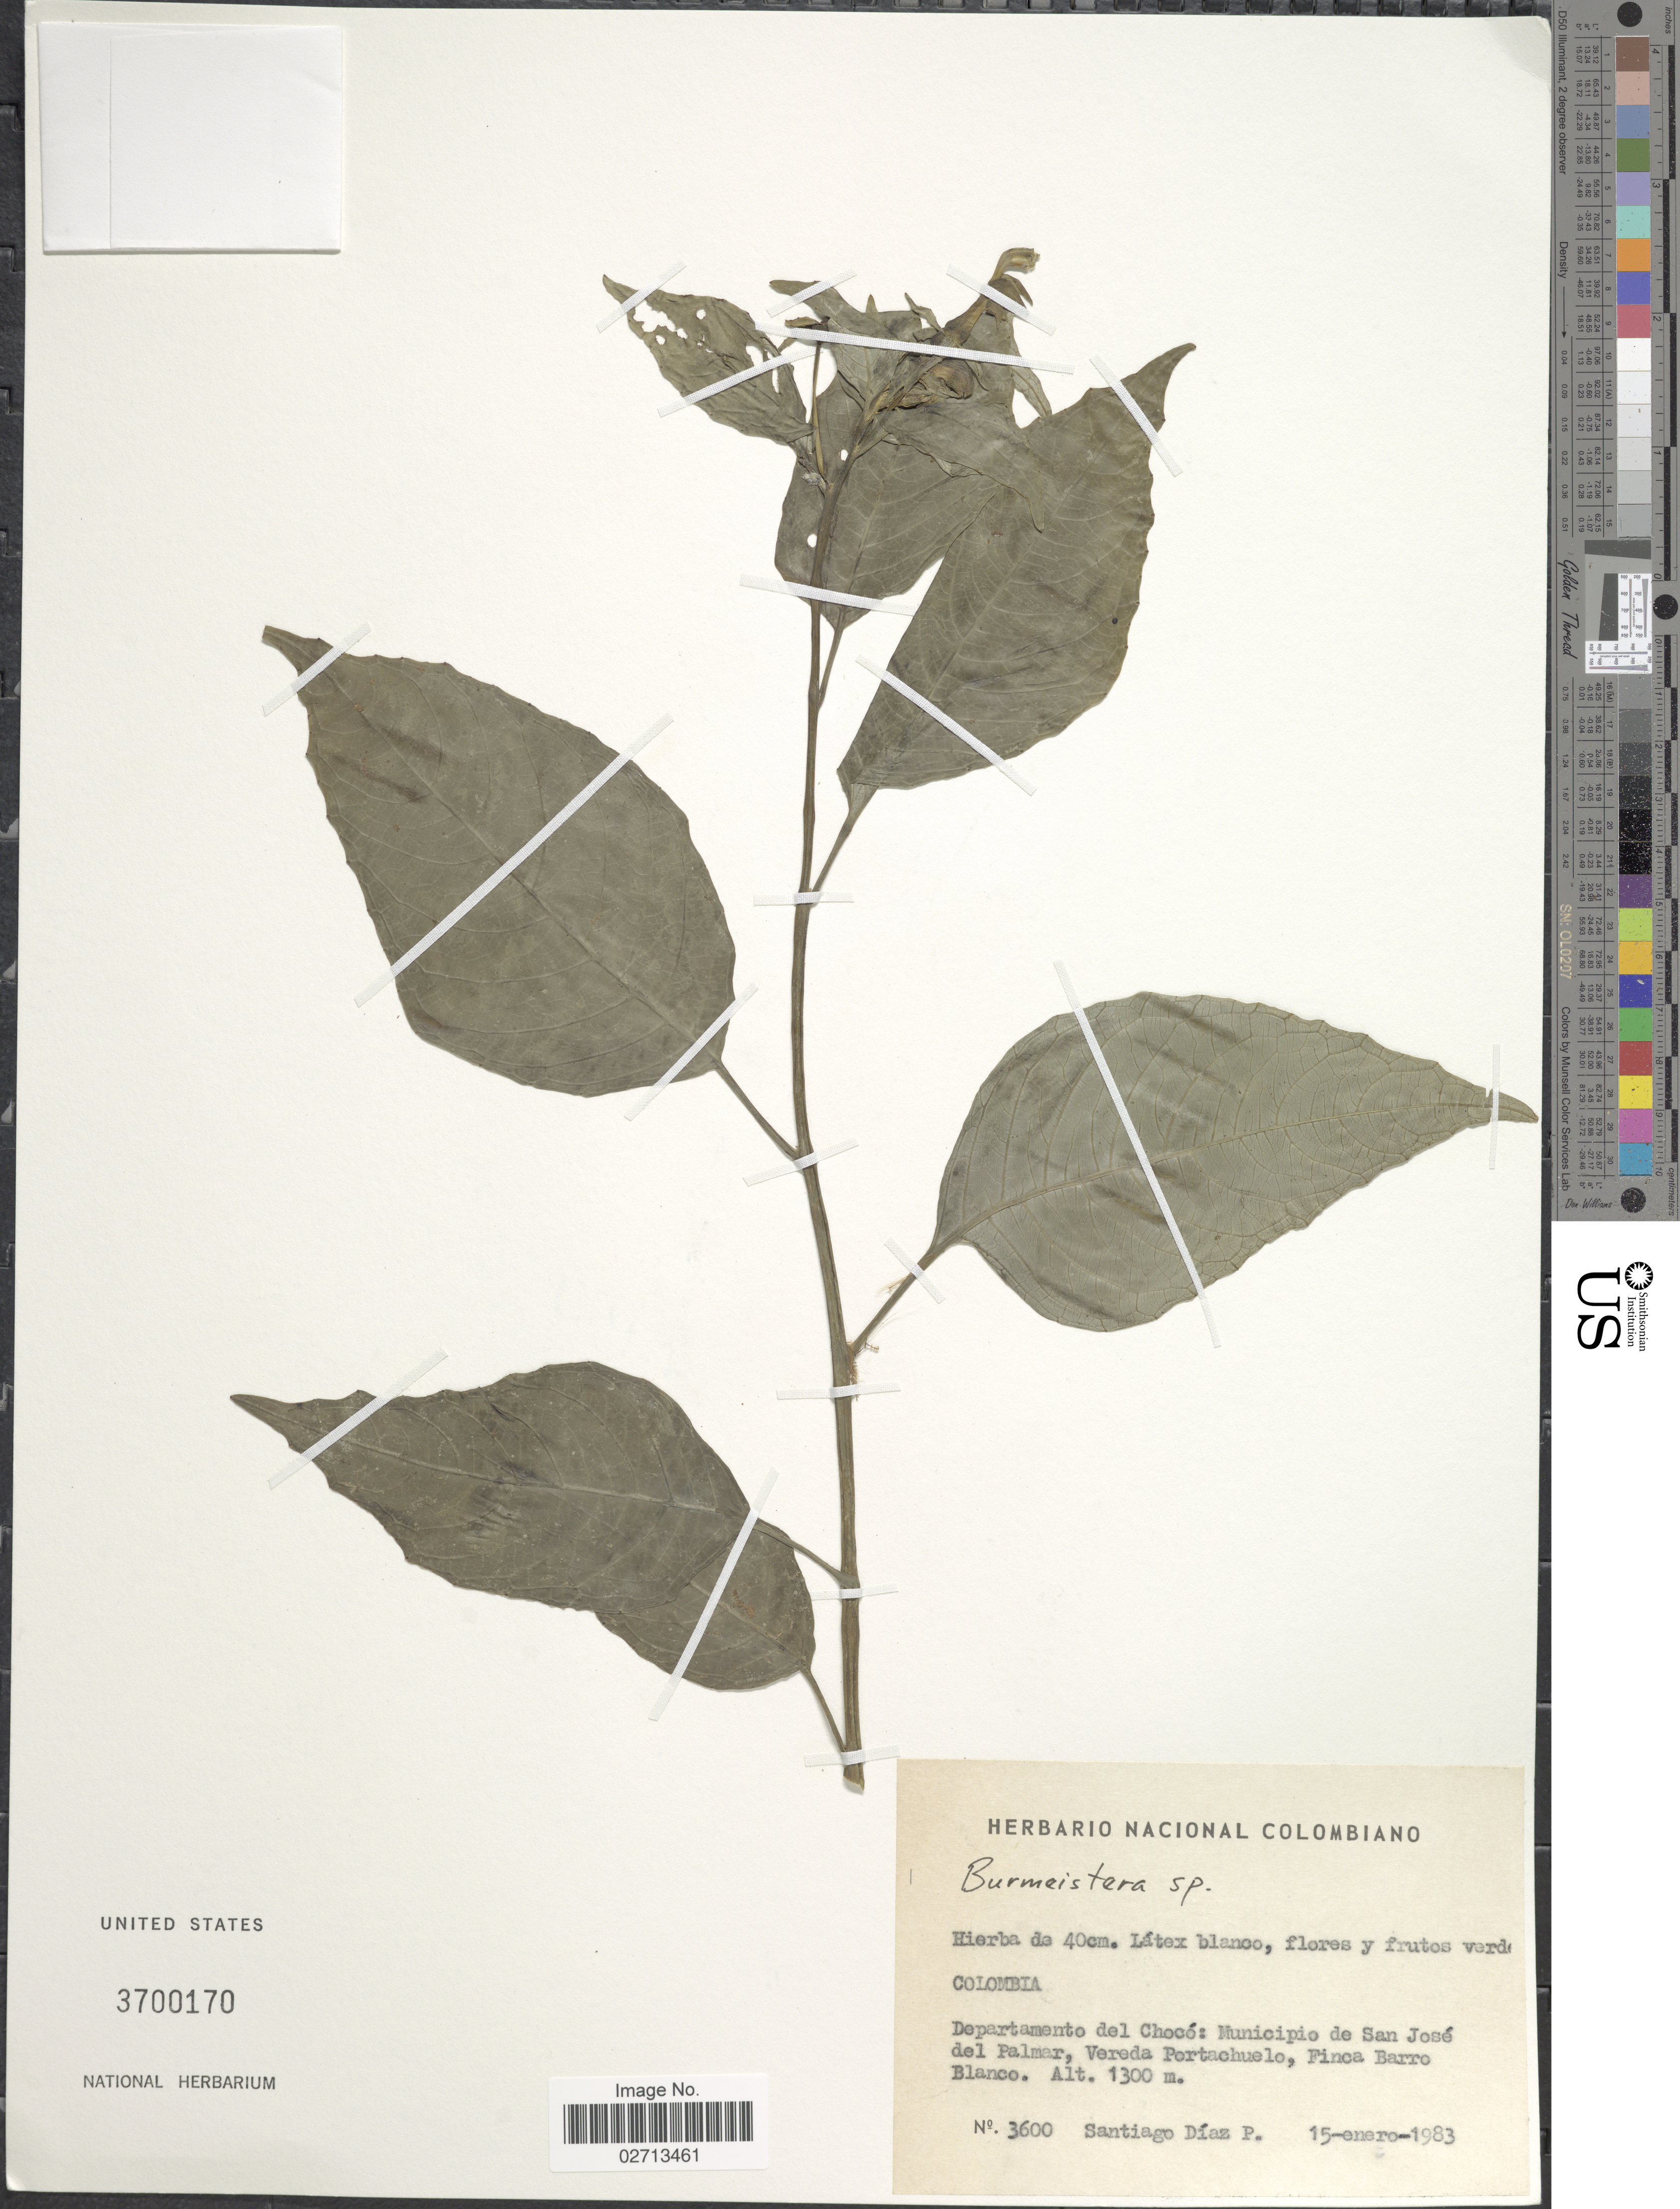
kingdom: Plantae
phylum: Tracheophyta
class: Magnoliopsida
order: Asterales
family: Campanulaceae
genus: Burmeistera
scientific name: Burmeistera sp.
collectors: S. Díaz Píedrahíta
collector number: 3600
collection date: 1983-01-15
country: Colombia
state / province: Chocó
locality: Departamento del Chocó: Municipio de San José del Palmar, Vereda Portachuelo, Finca Barro Blanco.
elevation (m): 1300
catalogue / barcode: US 3700170